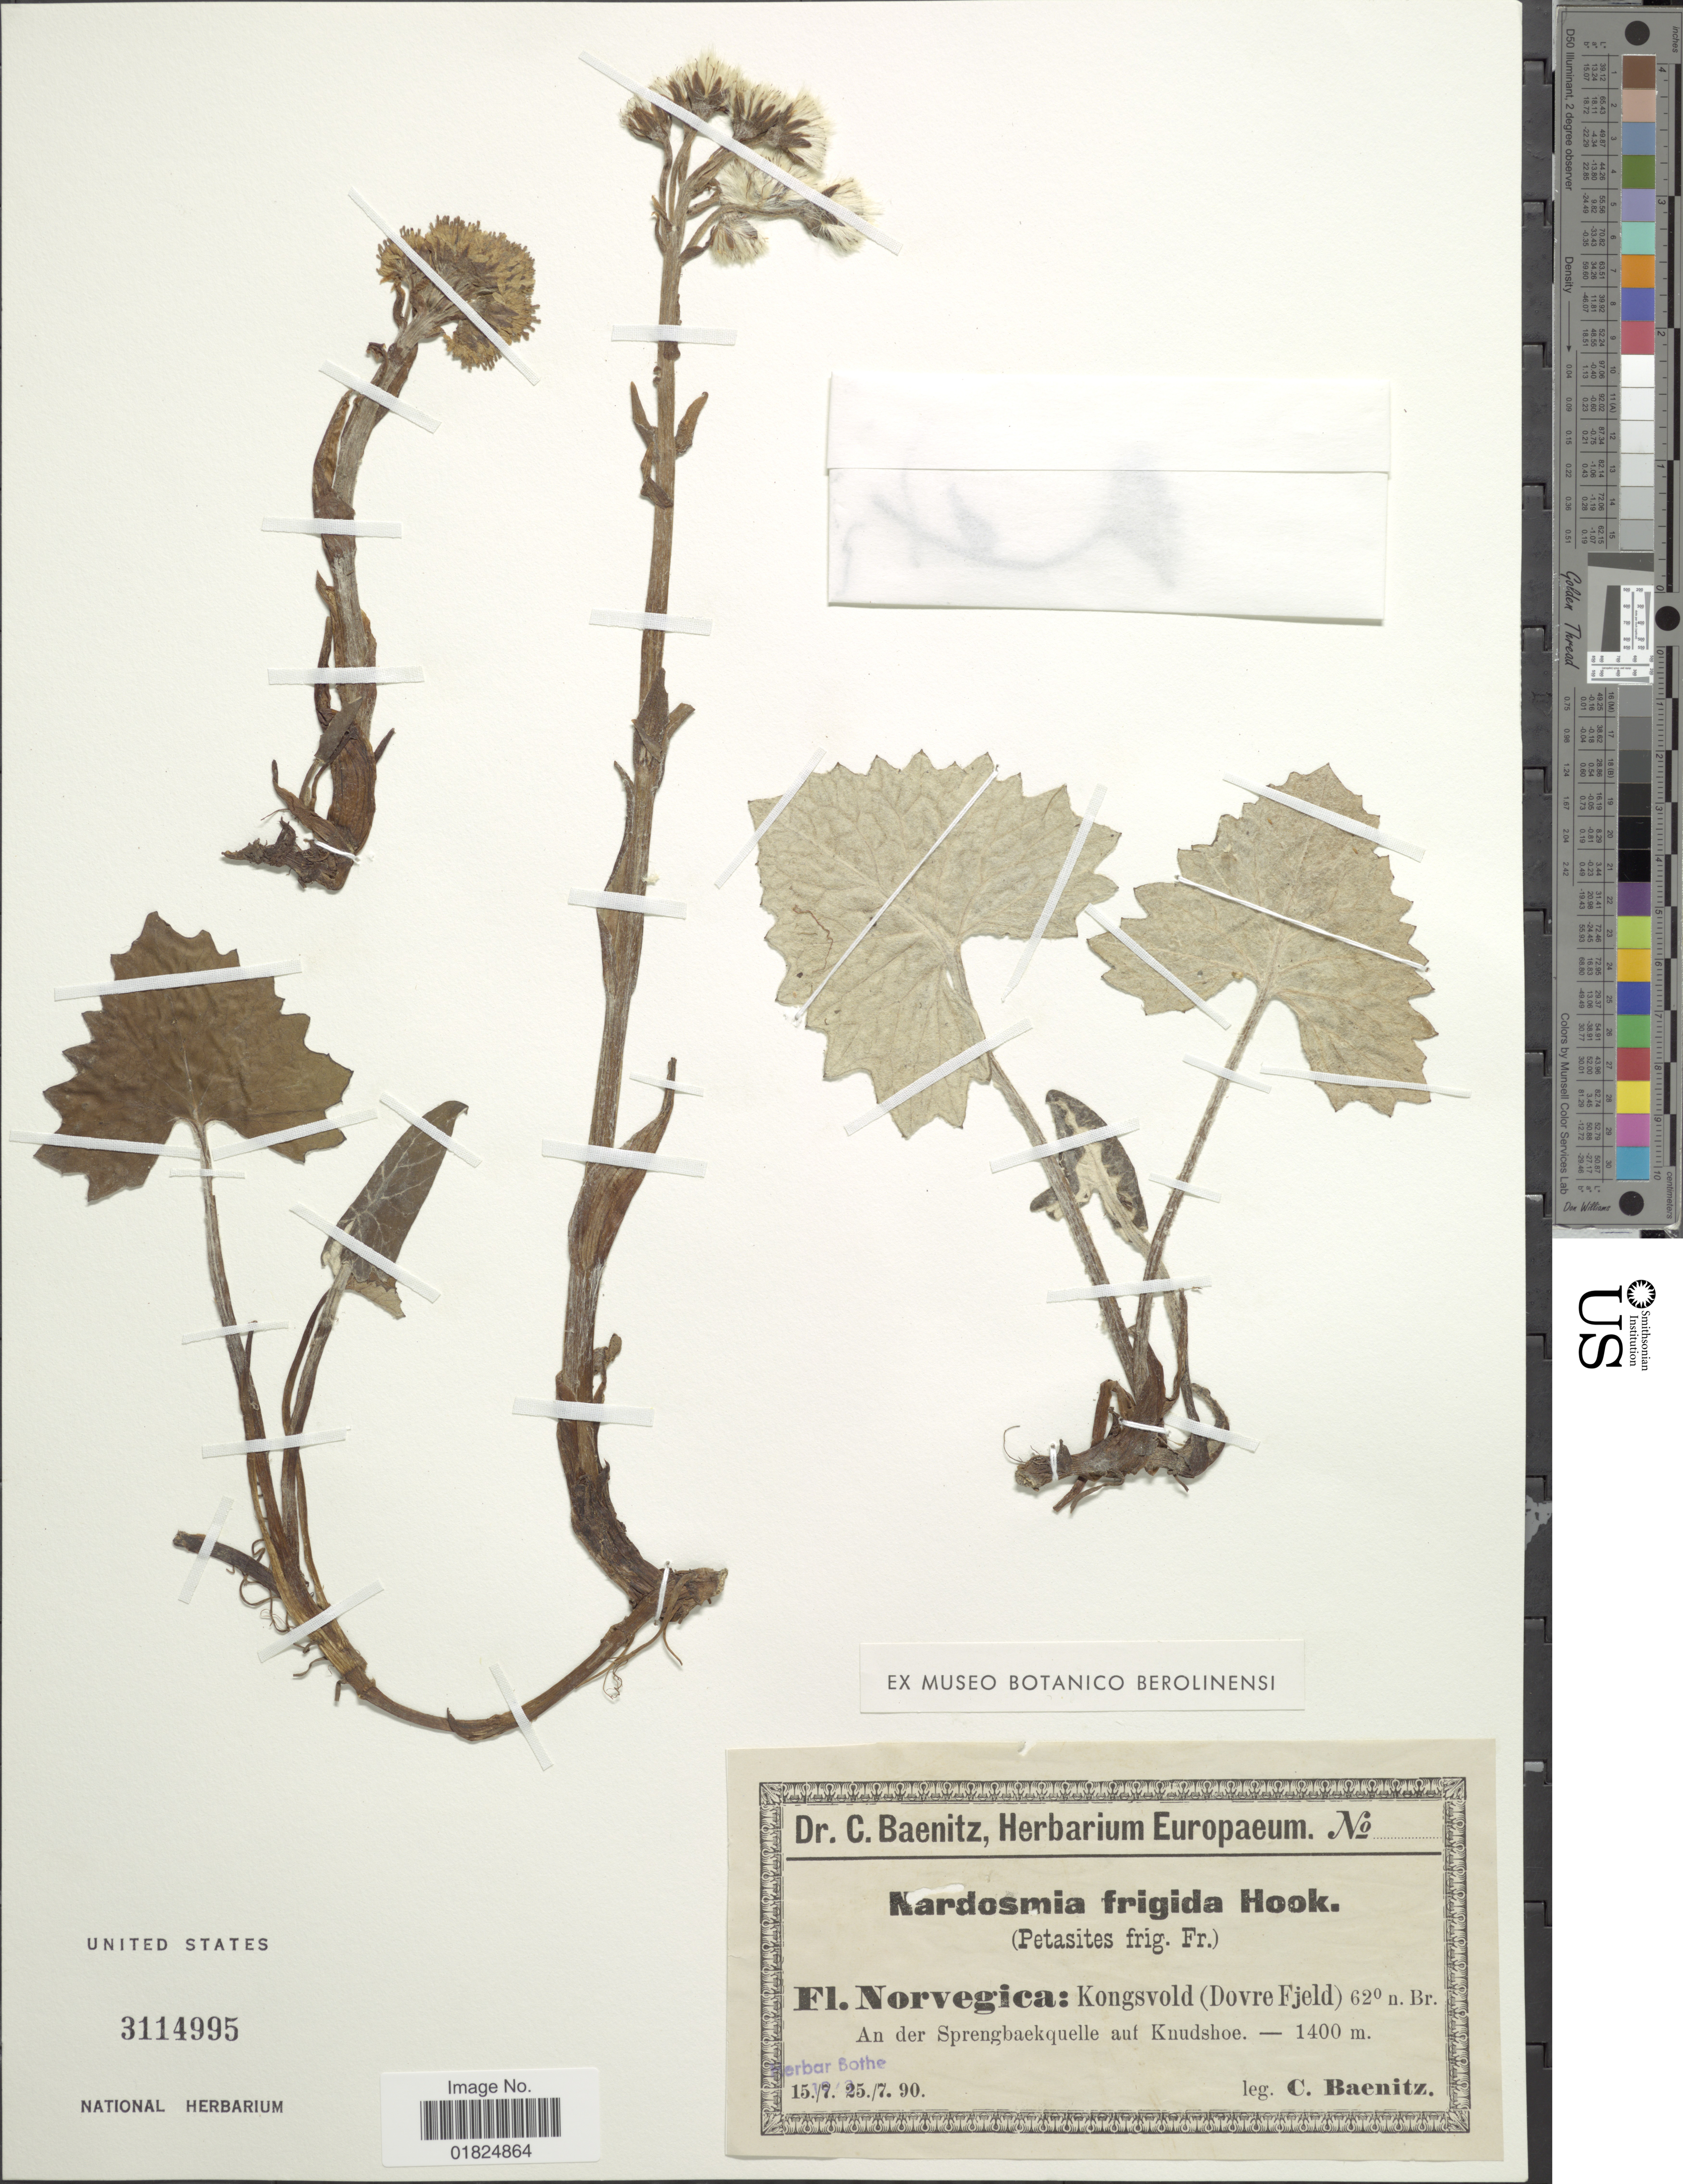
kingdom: Plantae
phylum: Tracheophyta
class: Magnoliopsida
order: Asterales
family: Asteraceae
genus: Petasites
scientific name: Petasites frigidus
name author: (L.) Fr.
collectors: C. G. Baenitz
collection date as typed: Transcribed d/m/y: 15/7/90 to 25/7/90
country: Norway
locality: Norvergica: Kongsvold (Dovre Fjeld). An der Sprengbaekquelle aut Knudshoe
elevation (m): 1400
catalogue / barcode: US 3114995